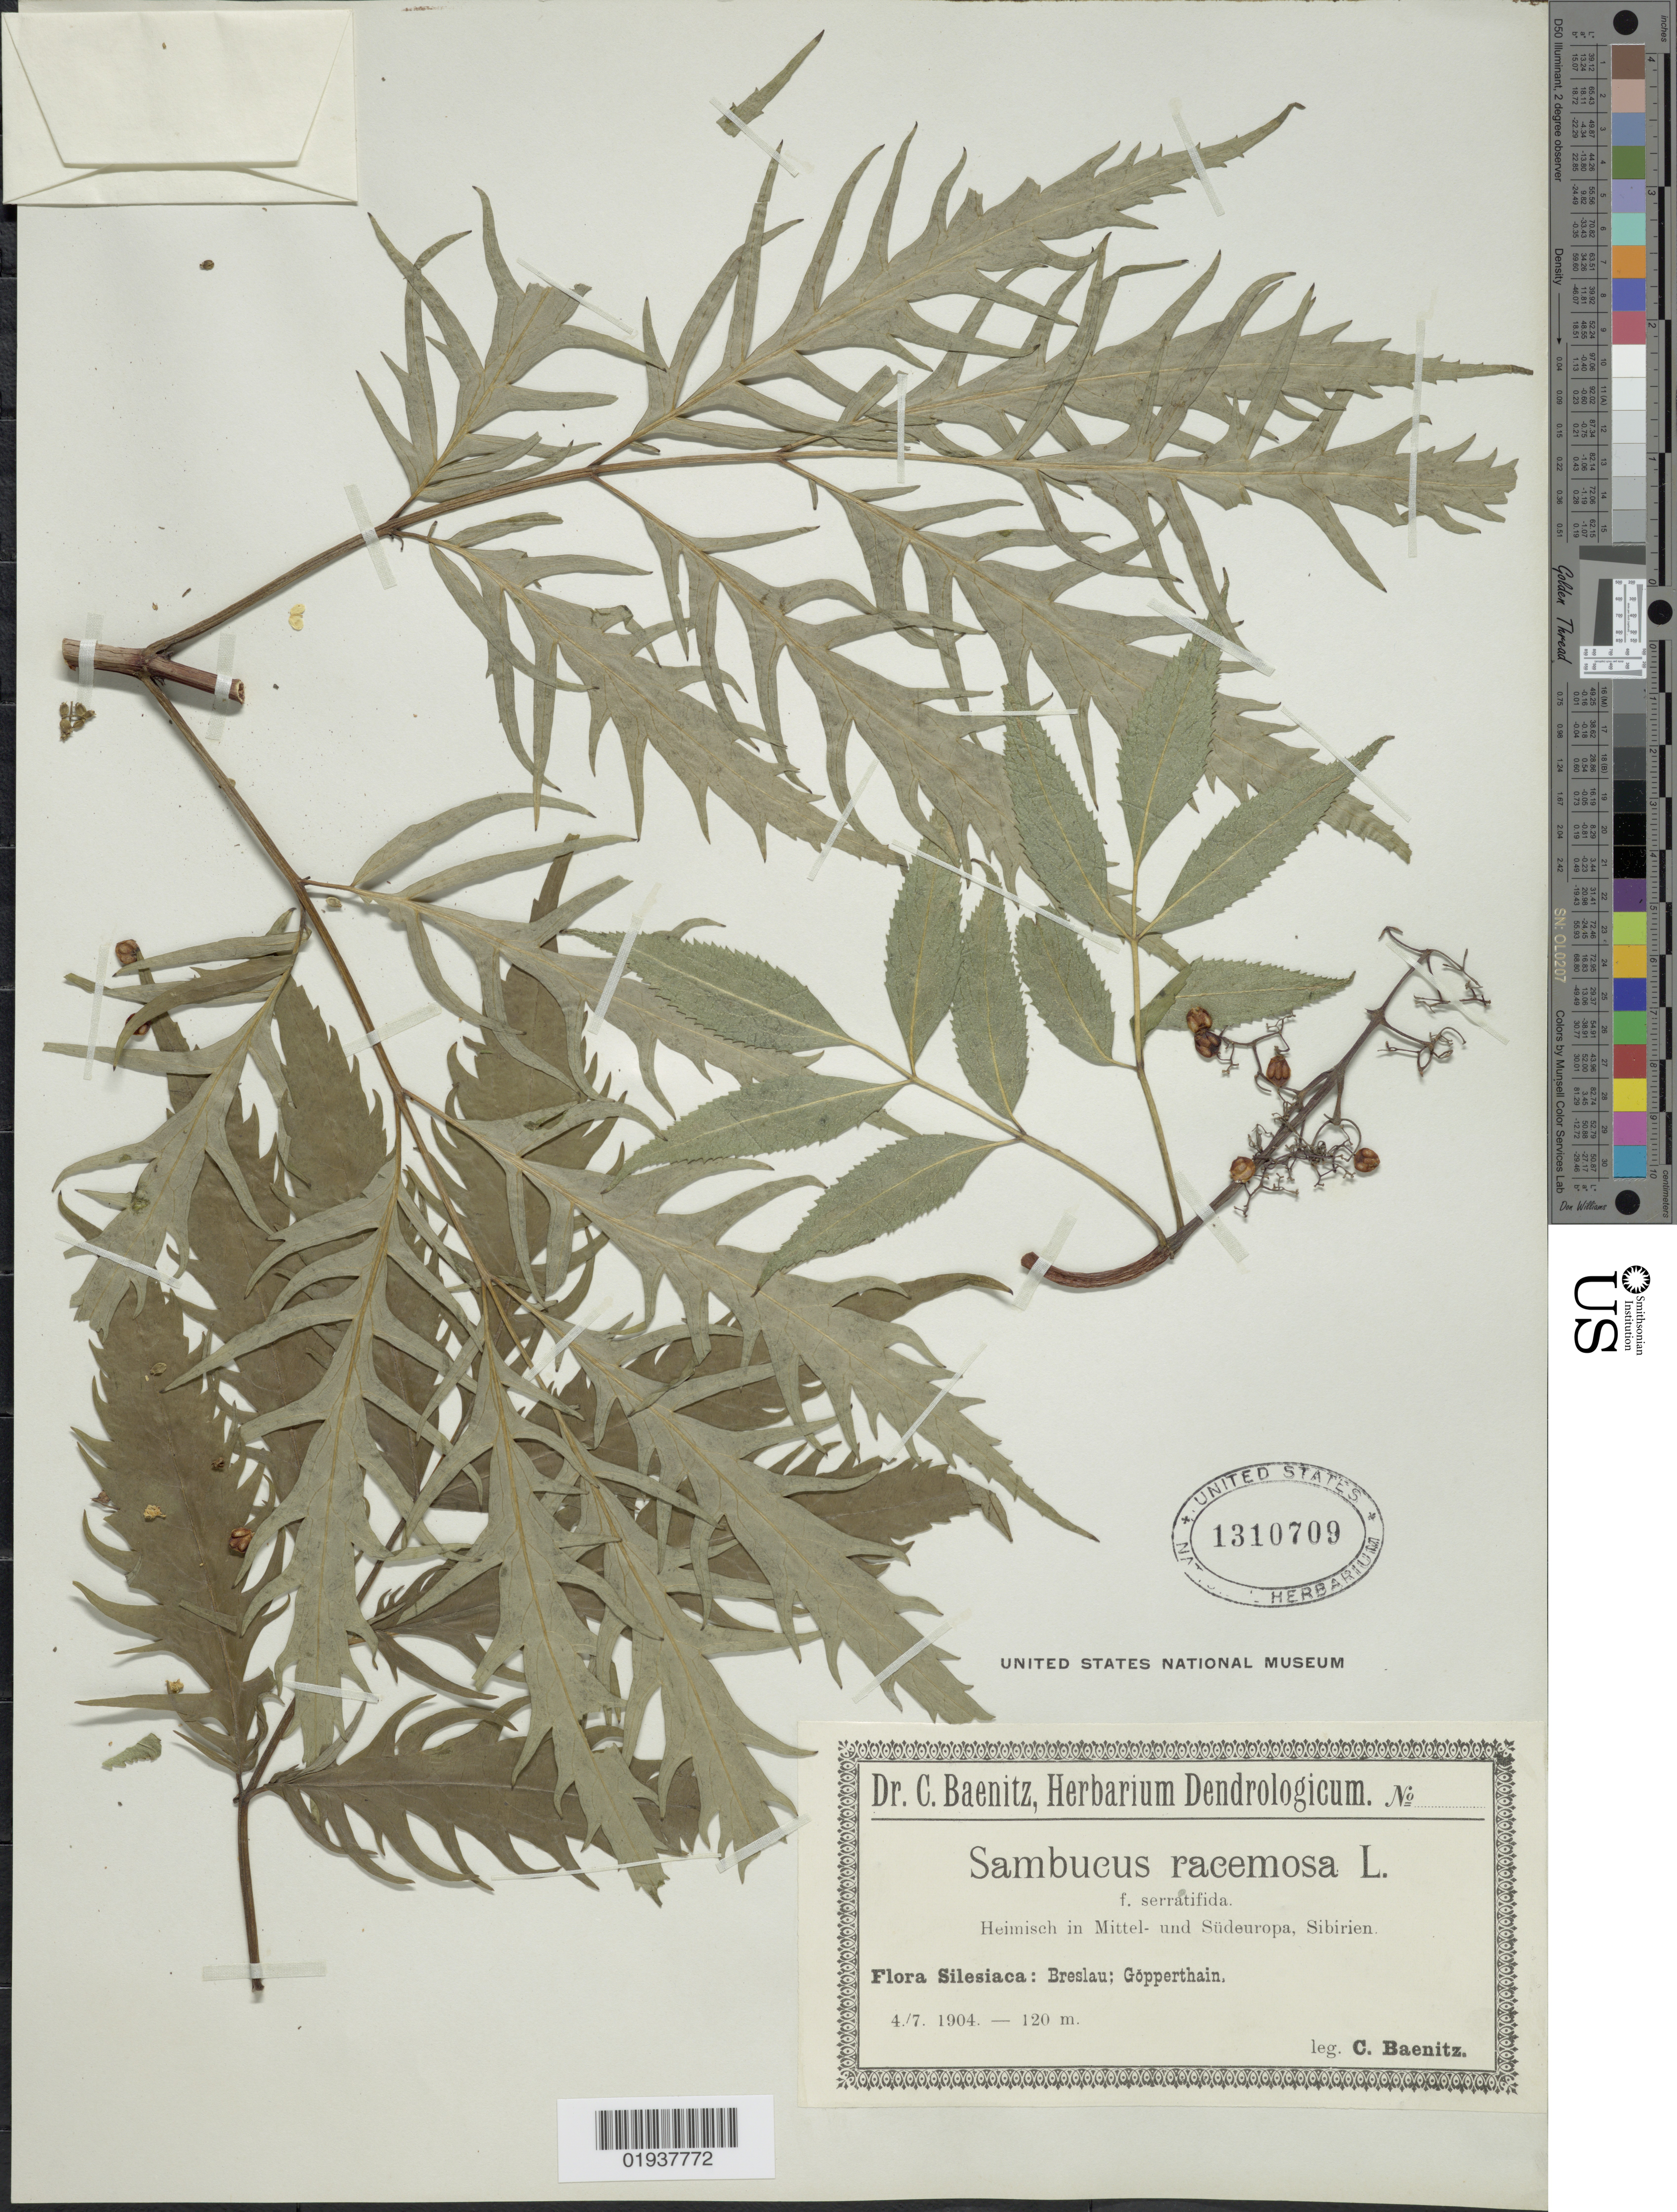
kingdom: Plantae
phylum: Tracheophyta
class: Magnoliopsida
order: Dipsacales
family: Viburnaceae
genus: Sambucus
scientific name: Sambucus racemosa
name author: L.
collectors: C. G. Baenitz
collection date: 1904-07-04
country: Poland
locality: Silesiaca: Breslau; Göpperthain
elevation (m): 120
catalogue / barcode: US 1310709